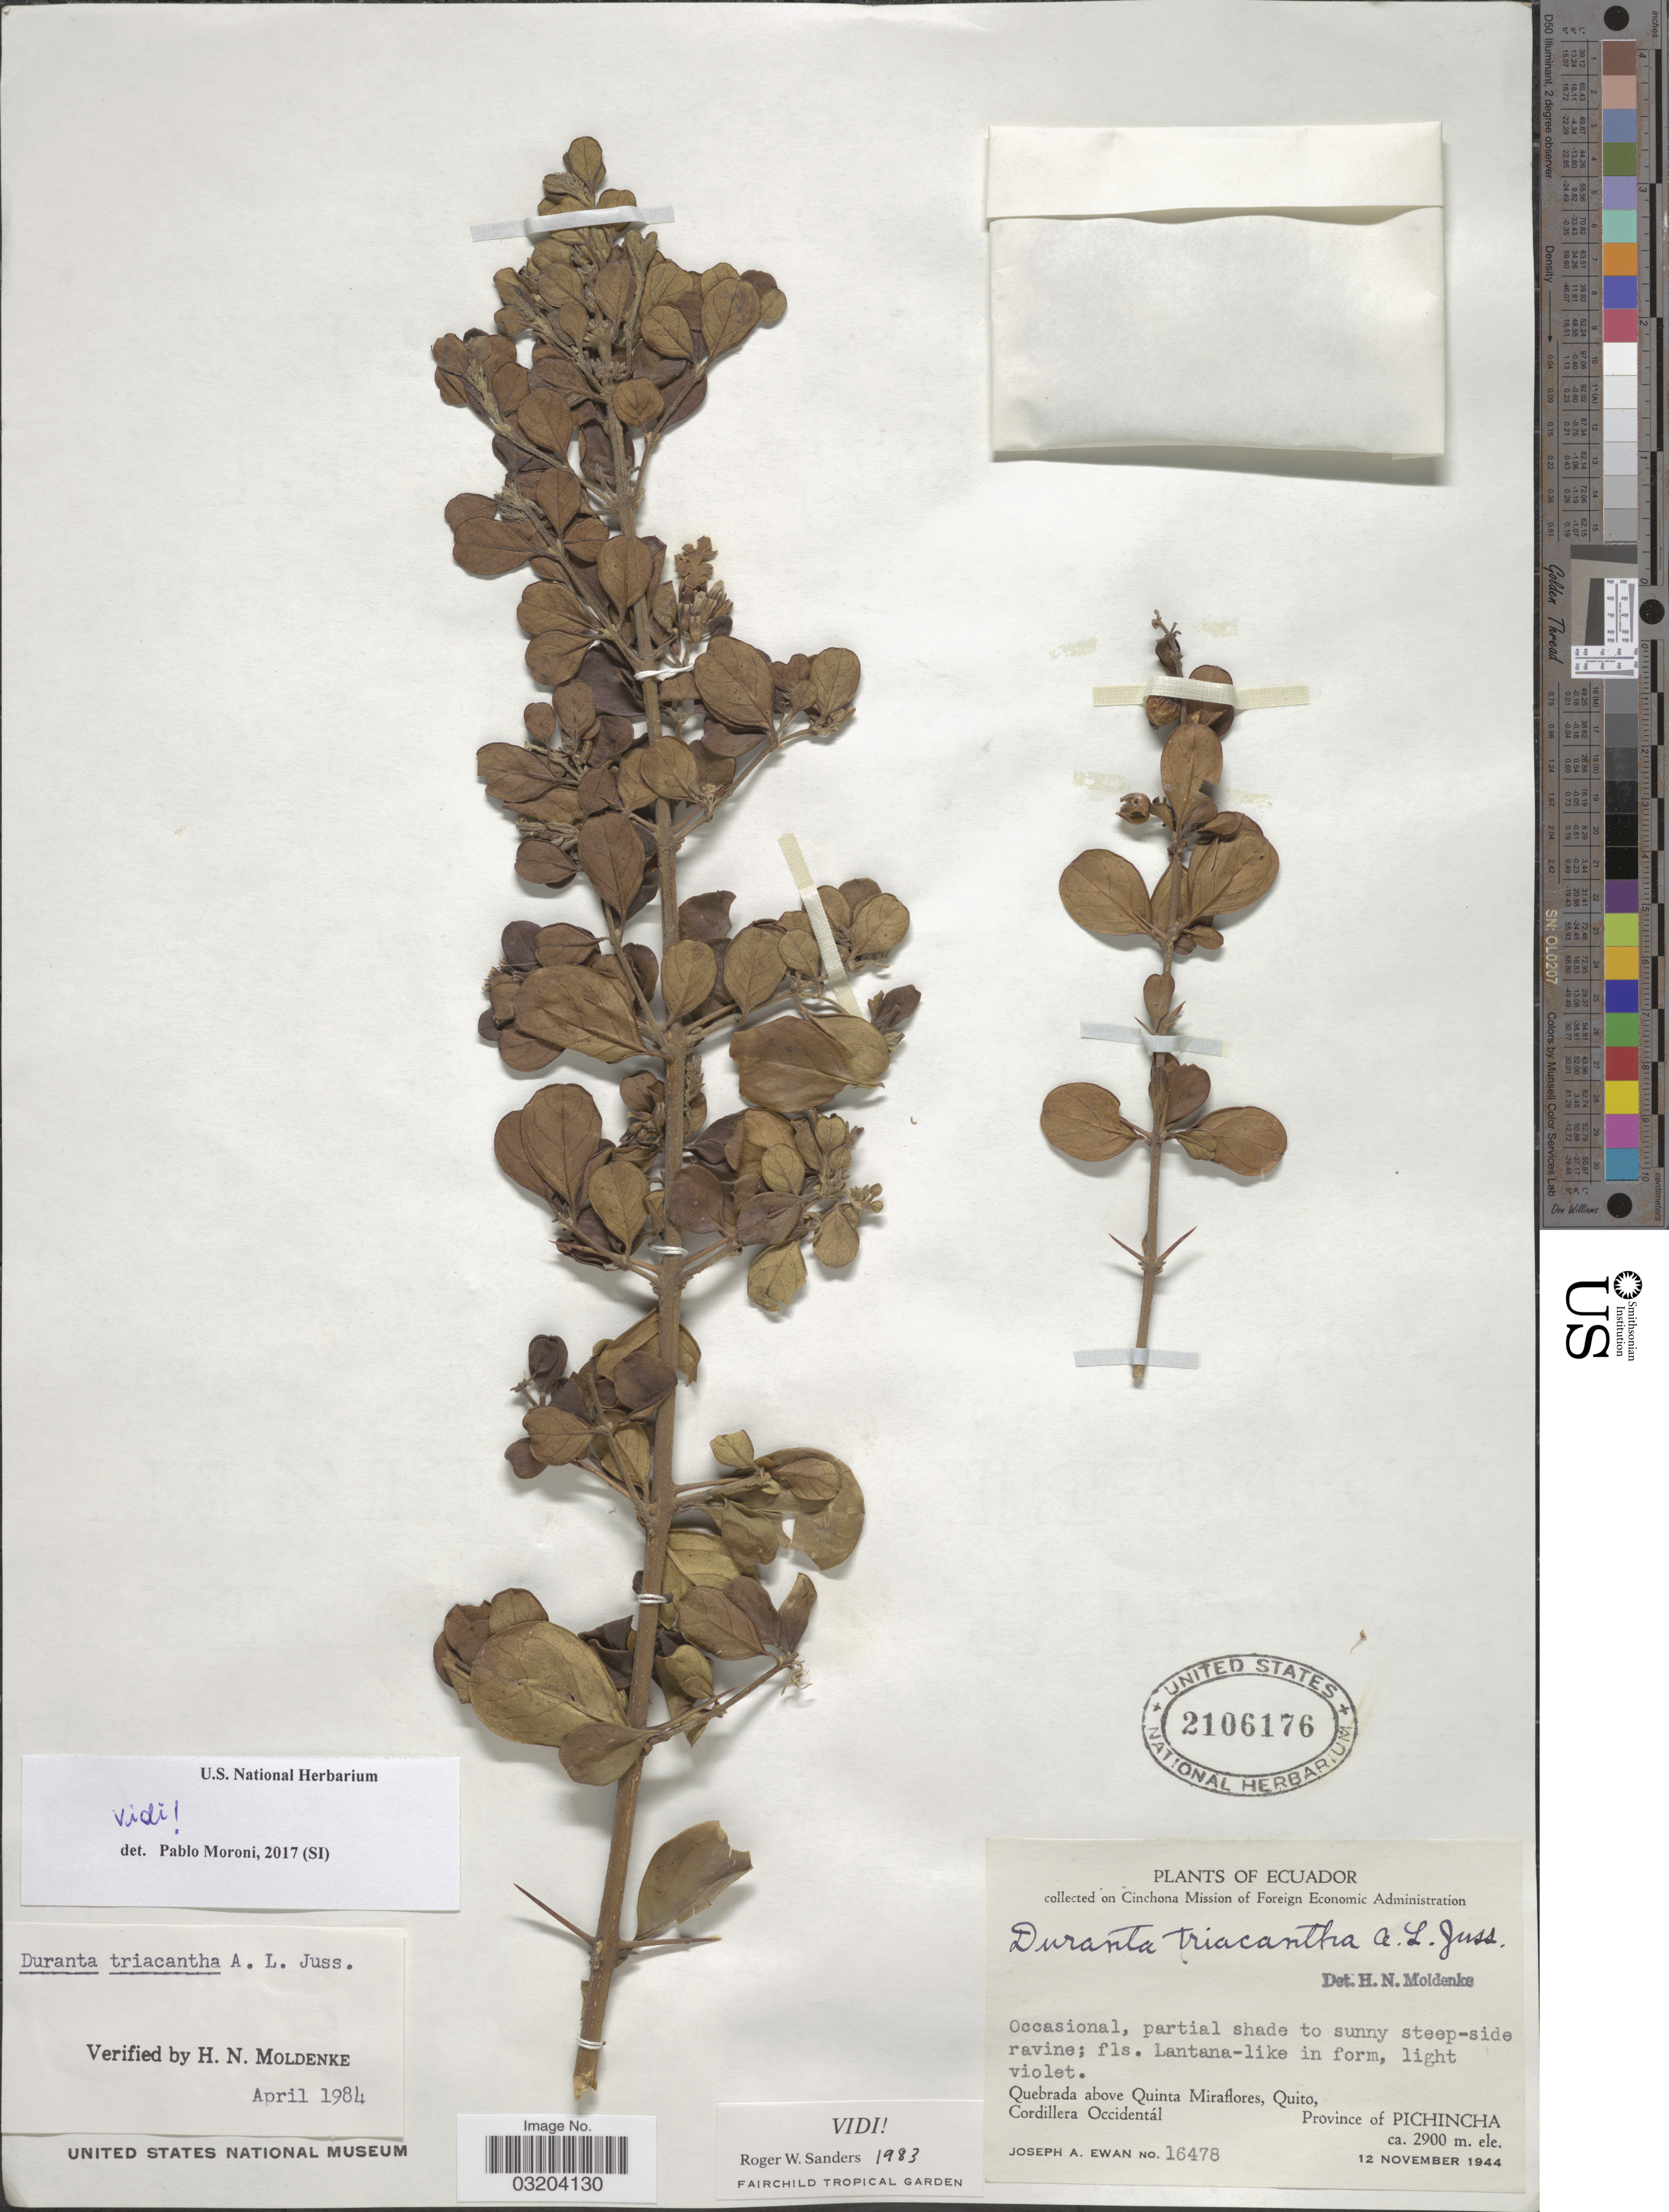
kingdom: Plantae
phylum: Tracheophyta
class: Magnoliopsida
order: Lamiales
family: Verbenaceae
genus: Duranta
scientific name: Duranta triacantha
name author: Juss.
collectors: J. A. Ewan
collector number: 16478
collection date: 1944-11-12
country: Ecuador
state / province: Pichincha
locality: Quebrada above Quinta Miraflores, Quito, Cordillera Occidentál.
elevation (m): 2900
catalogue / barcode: US 2106176